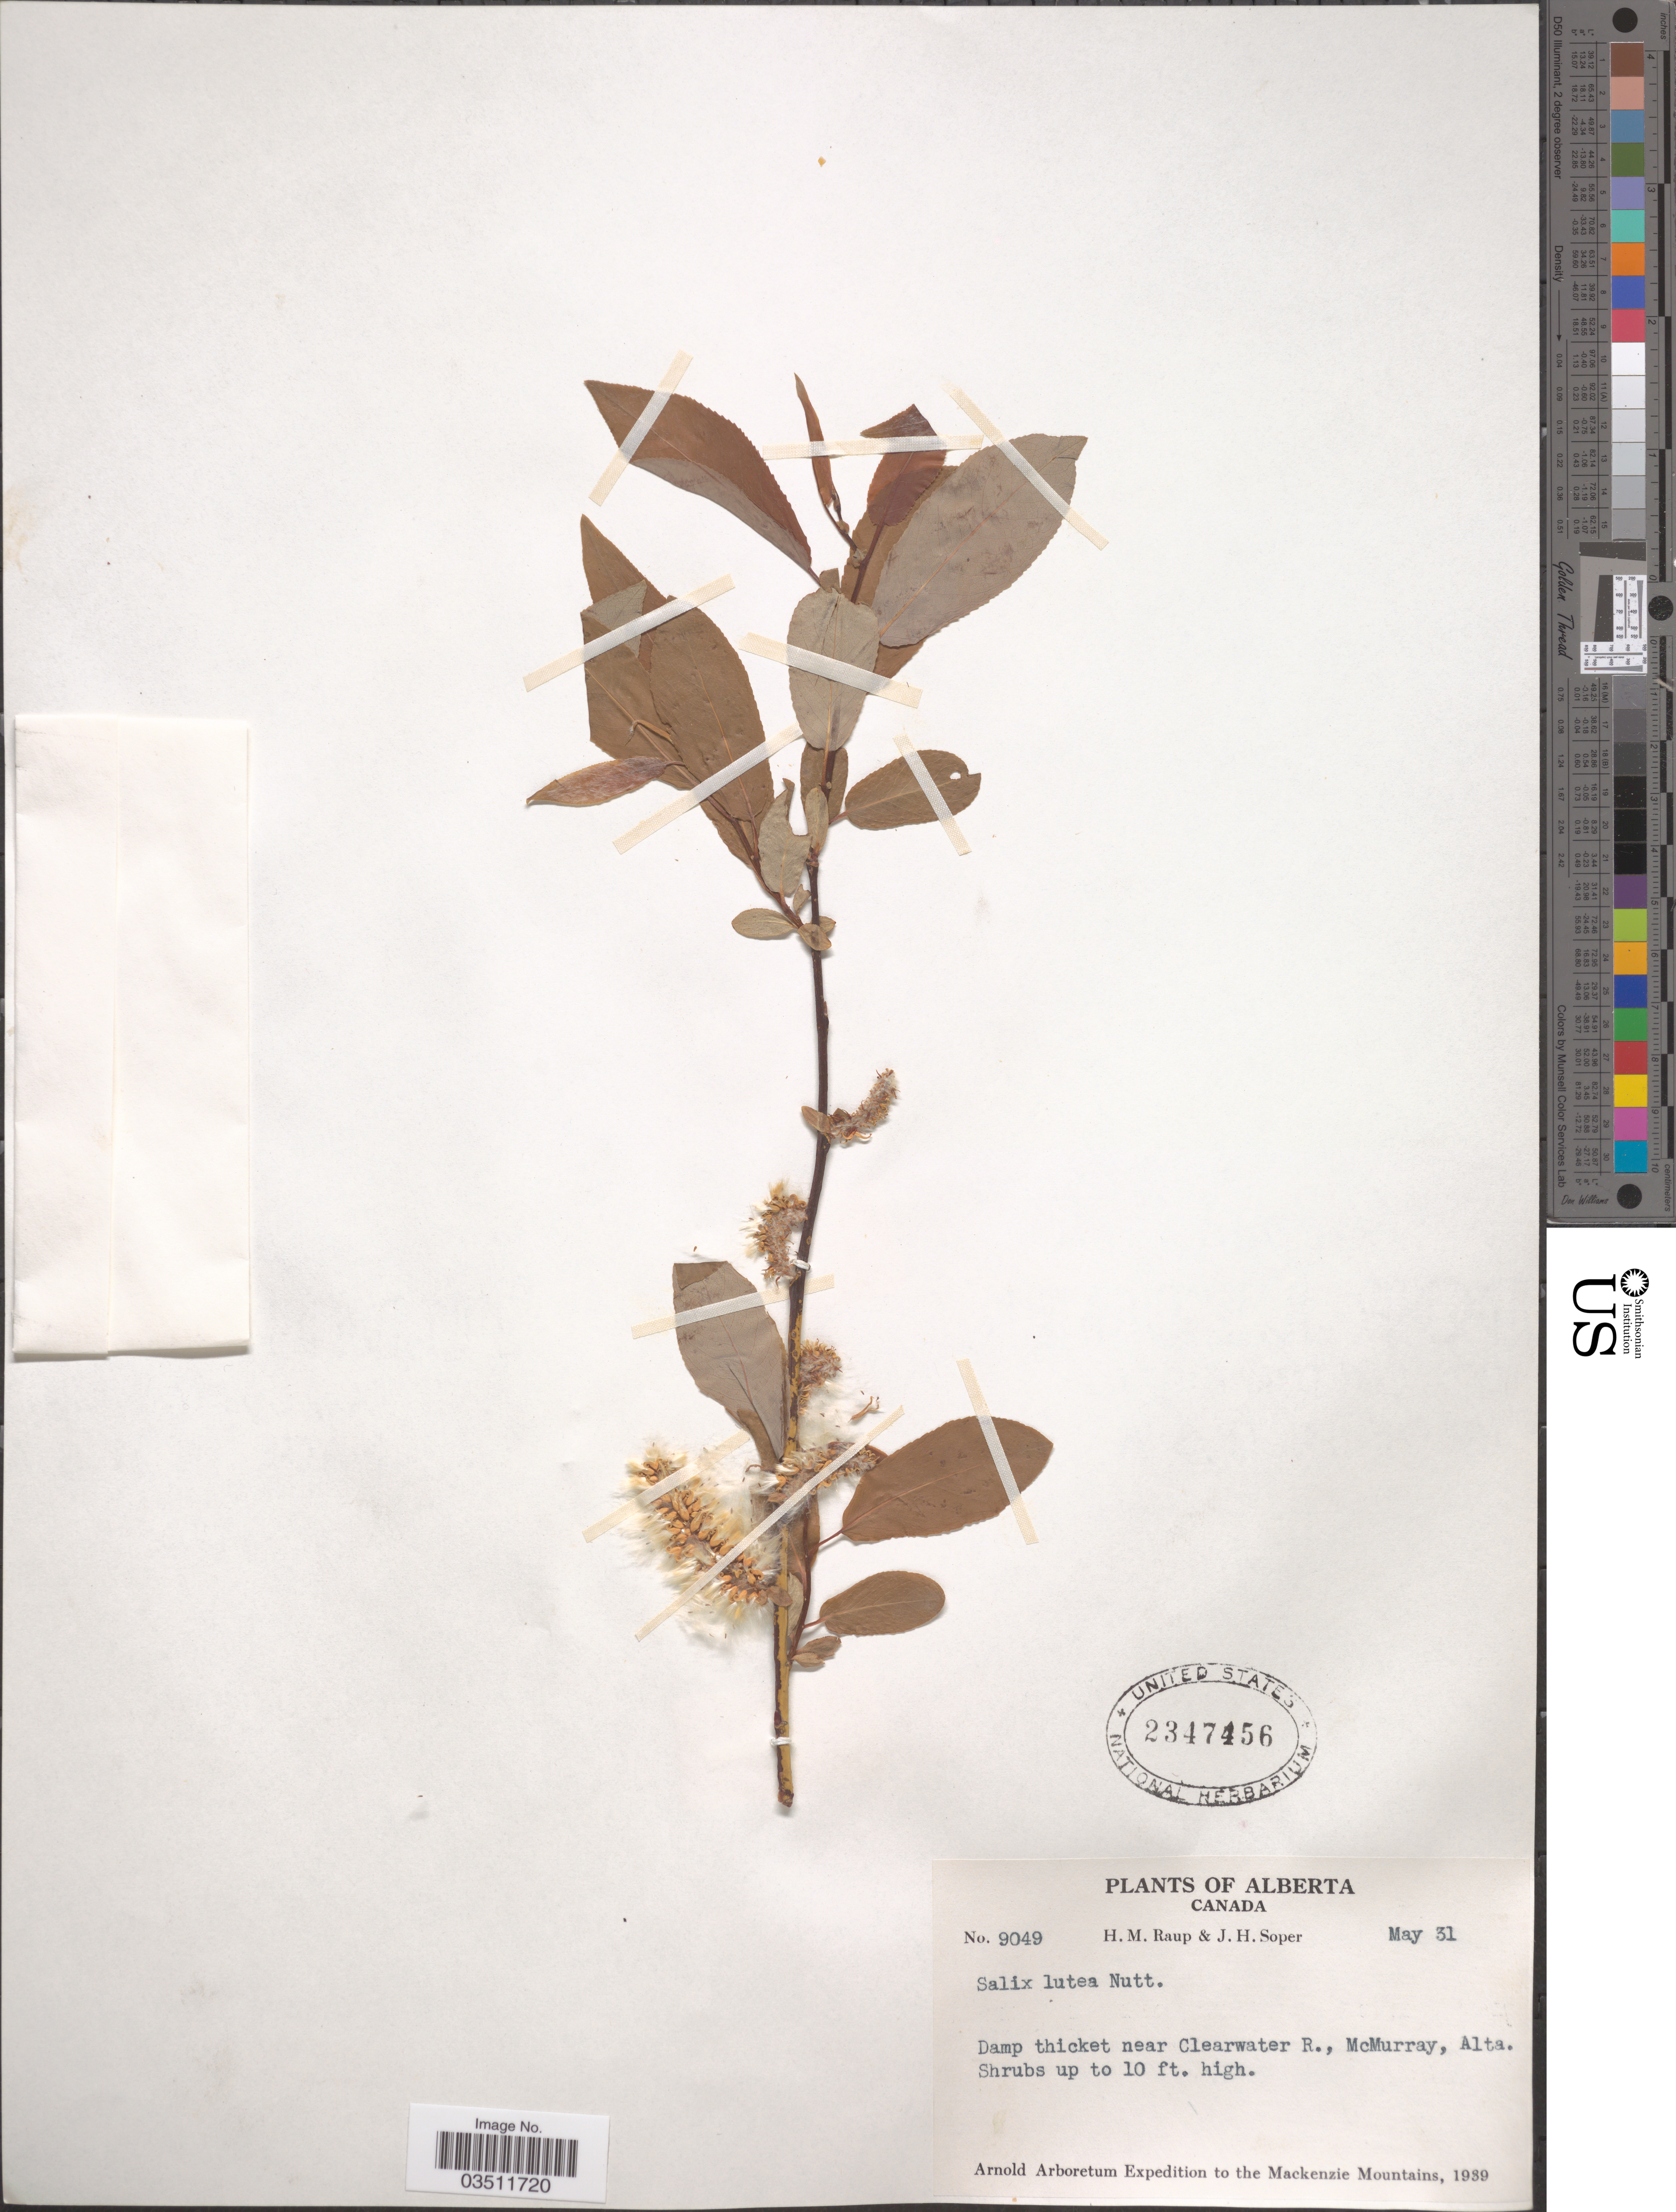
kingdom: Plantae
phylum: Tracheophyta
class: Magnoliopsida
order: Malpighiales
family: Salicaceae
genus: Salix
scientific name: Salix lutea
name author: Nutt.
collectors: H. Raup & J. H. Soper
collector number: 9049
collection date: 1939-05-31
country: Canada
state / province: Alberta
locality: Near Clearwater R., McMurray, Alta. Mackenzie Mountains.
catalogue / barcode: US 2347456